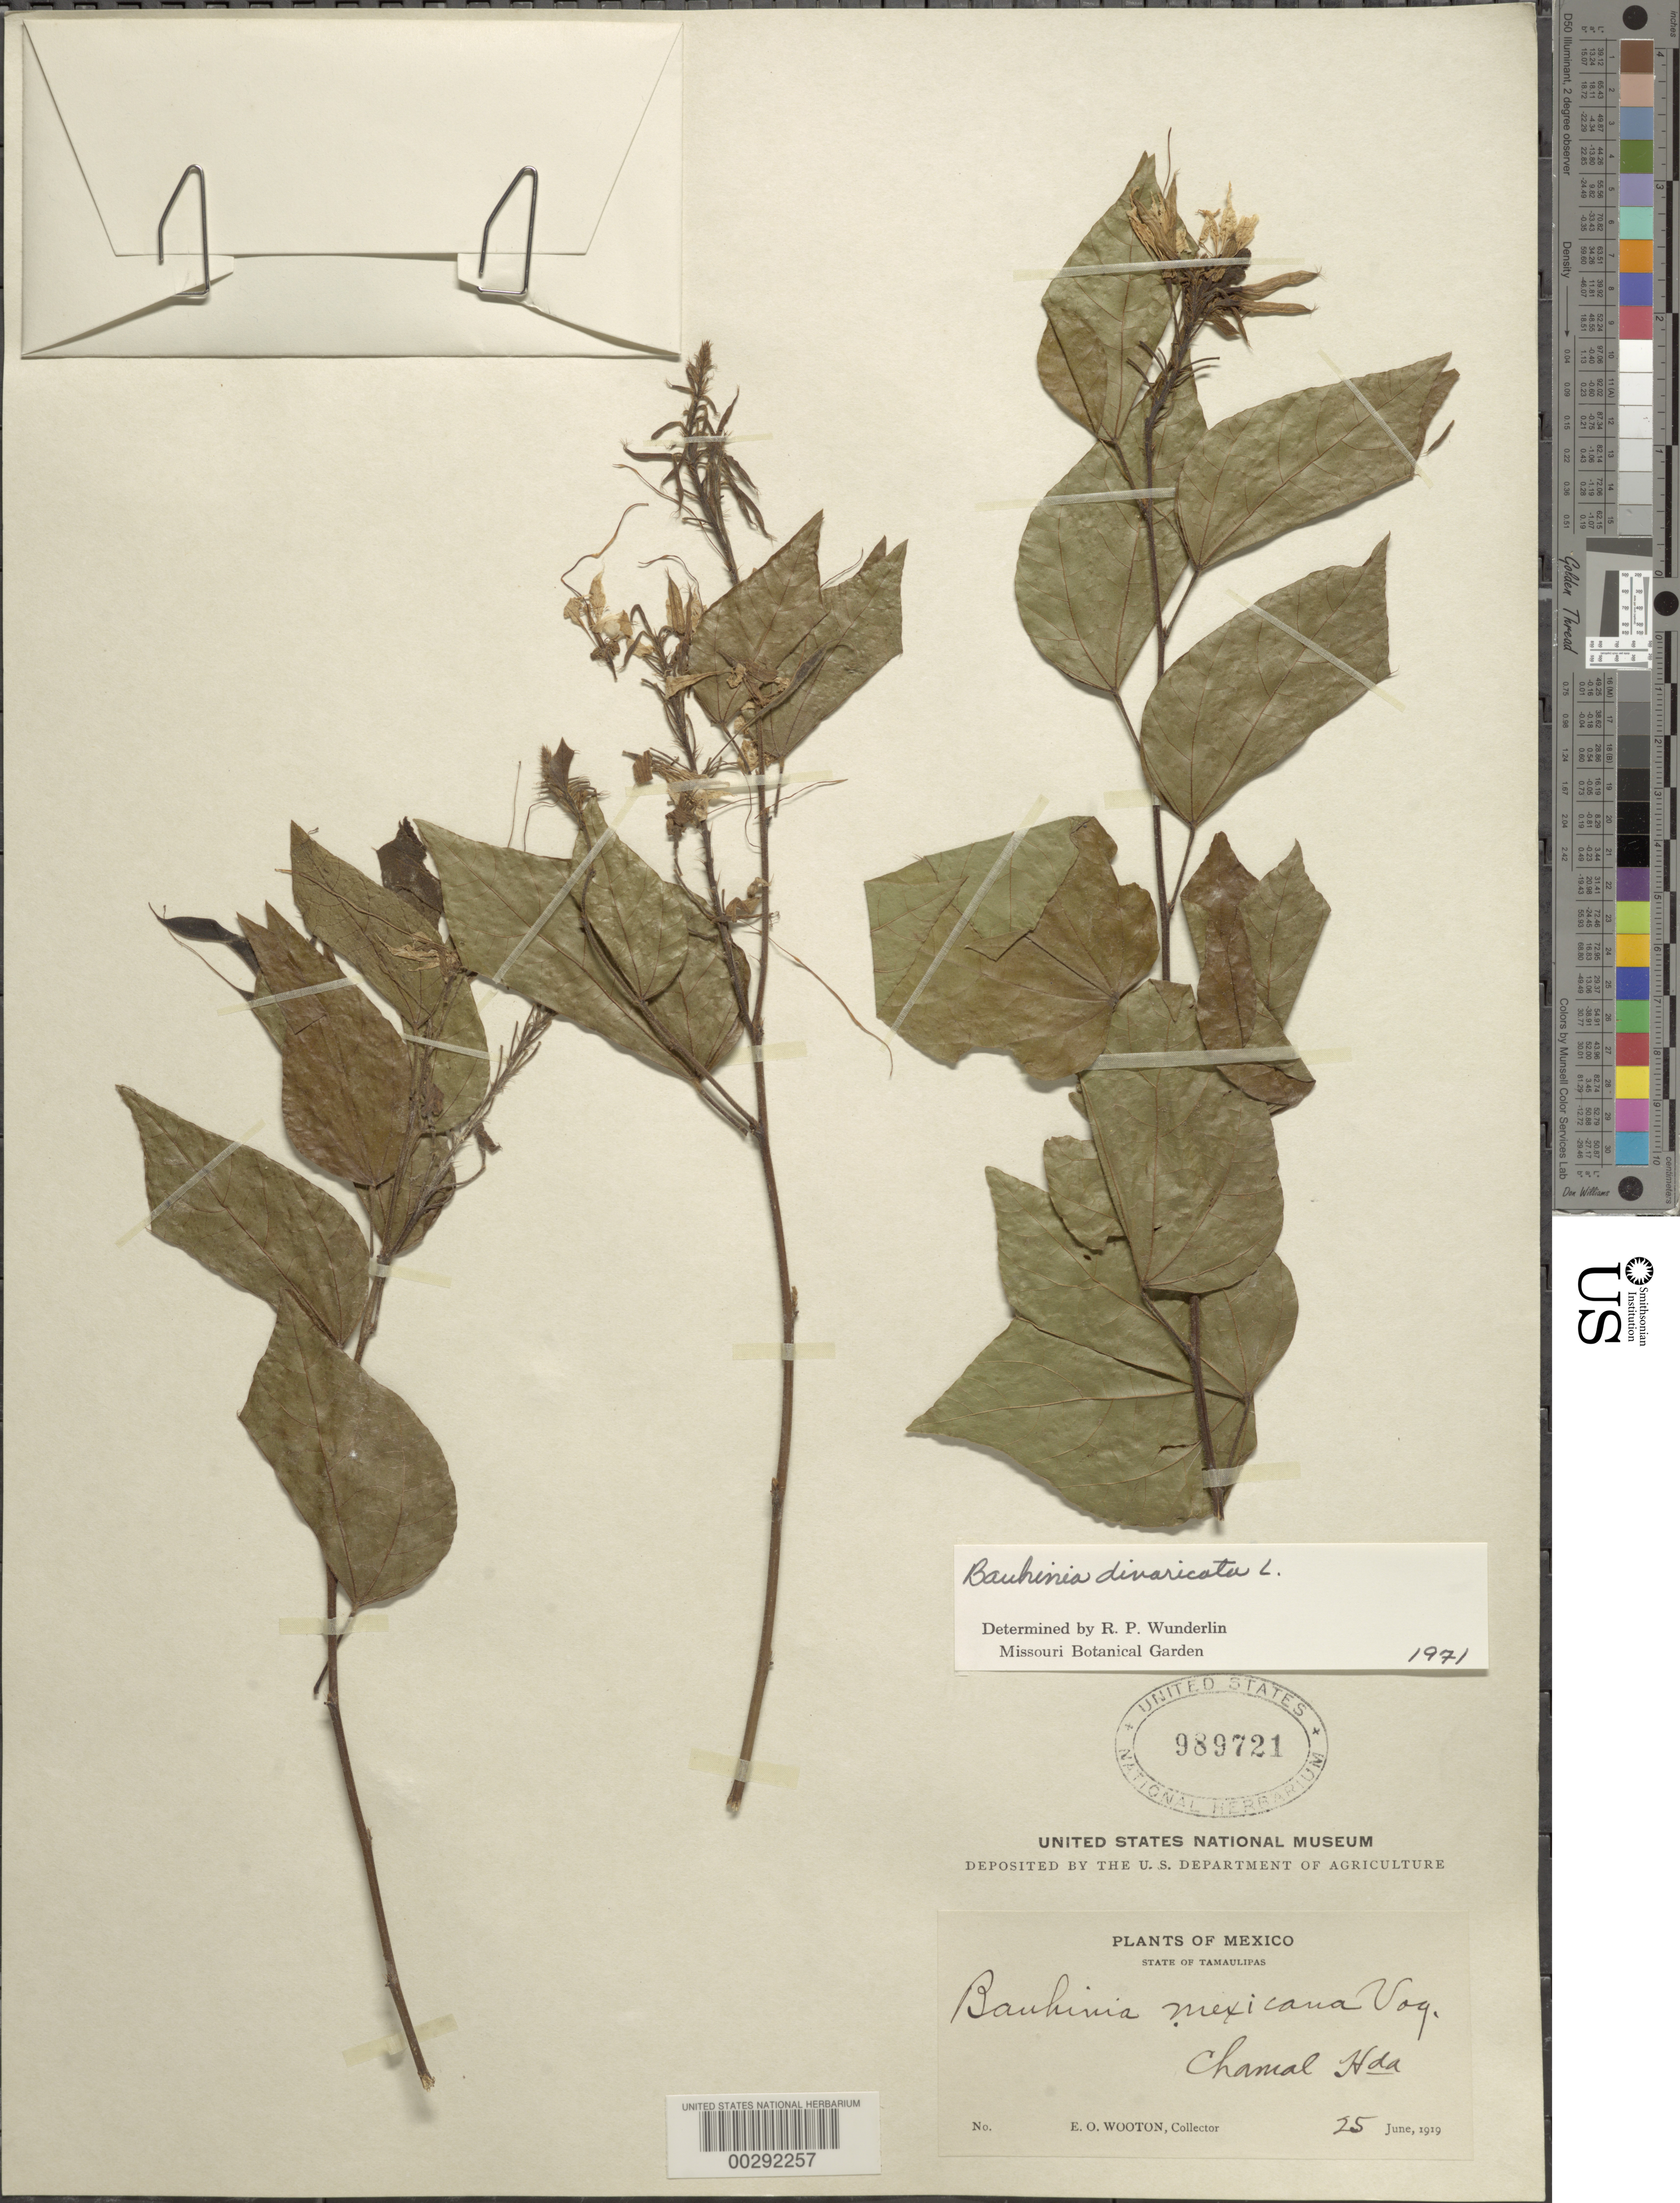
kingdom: Plantae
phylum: Tracheophyta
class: Magnoliopsida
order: Fabales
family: Fabaceae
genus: Bauhinia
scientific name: Bauhinia divaricata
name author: L.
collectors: E. O. Wooton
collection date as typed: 25 Jun 1919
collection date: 1919-06-25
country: Mexico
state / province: Tamaulipas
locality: Chamal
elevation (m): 32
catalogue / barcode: US 989721